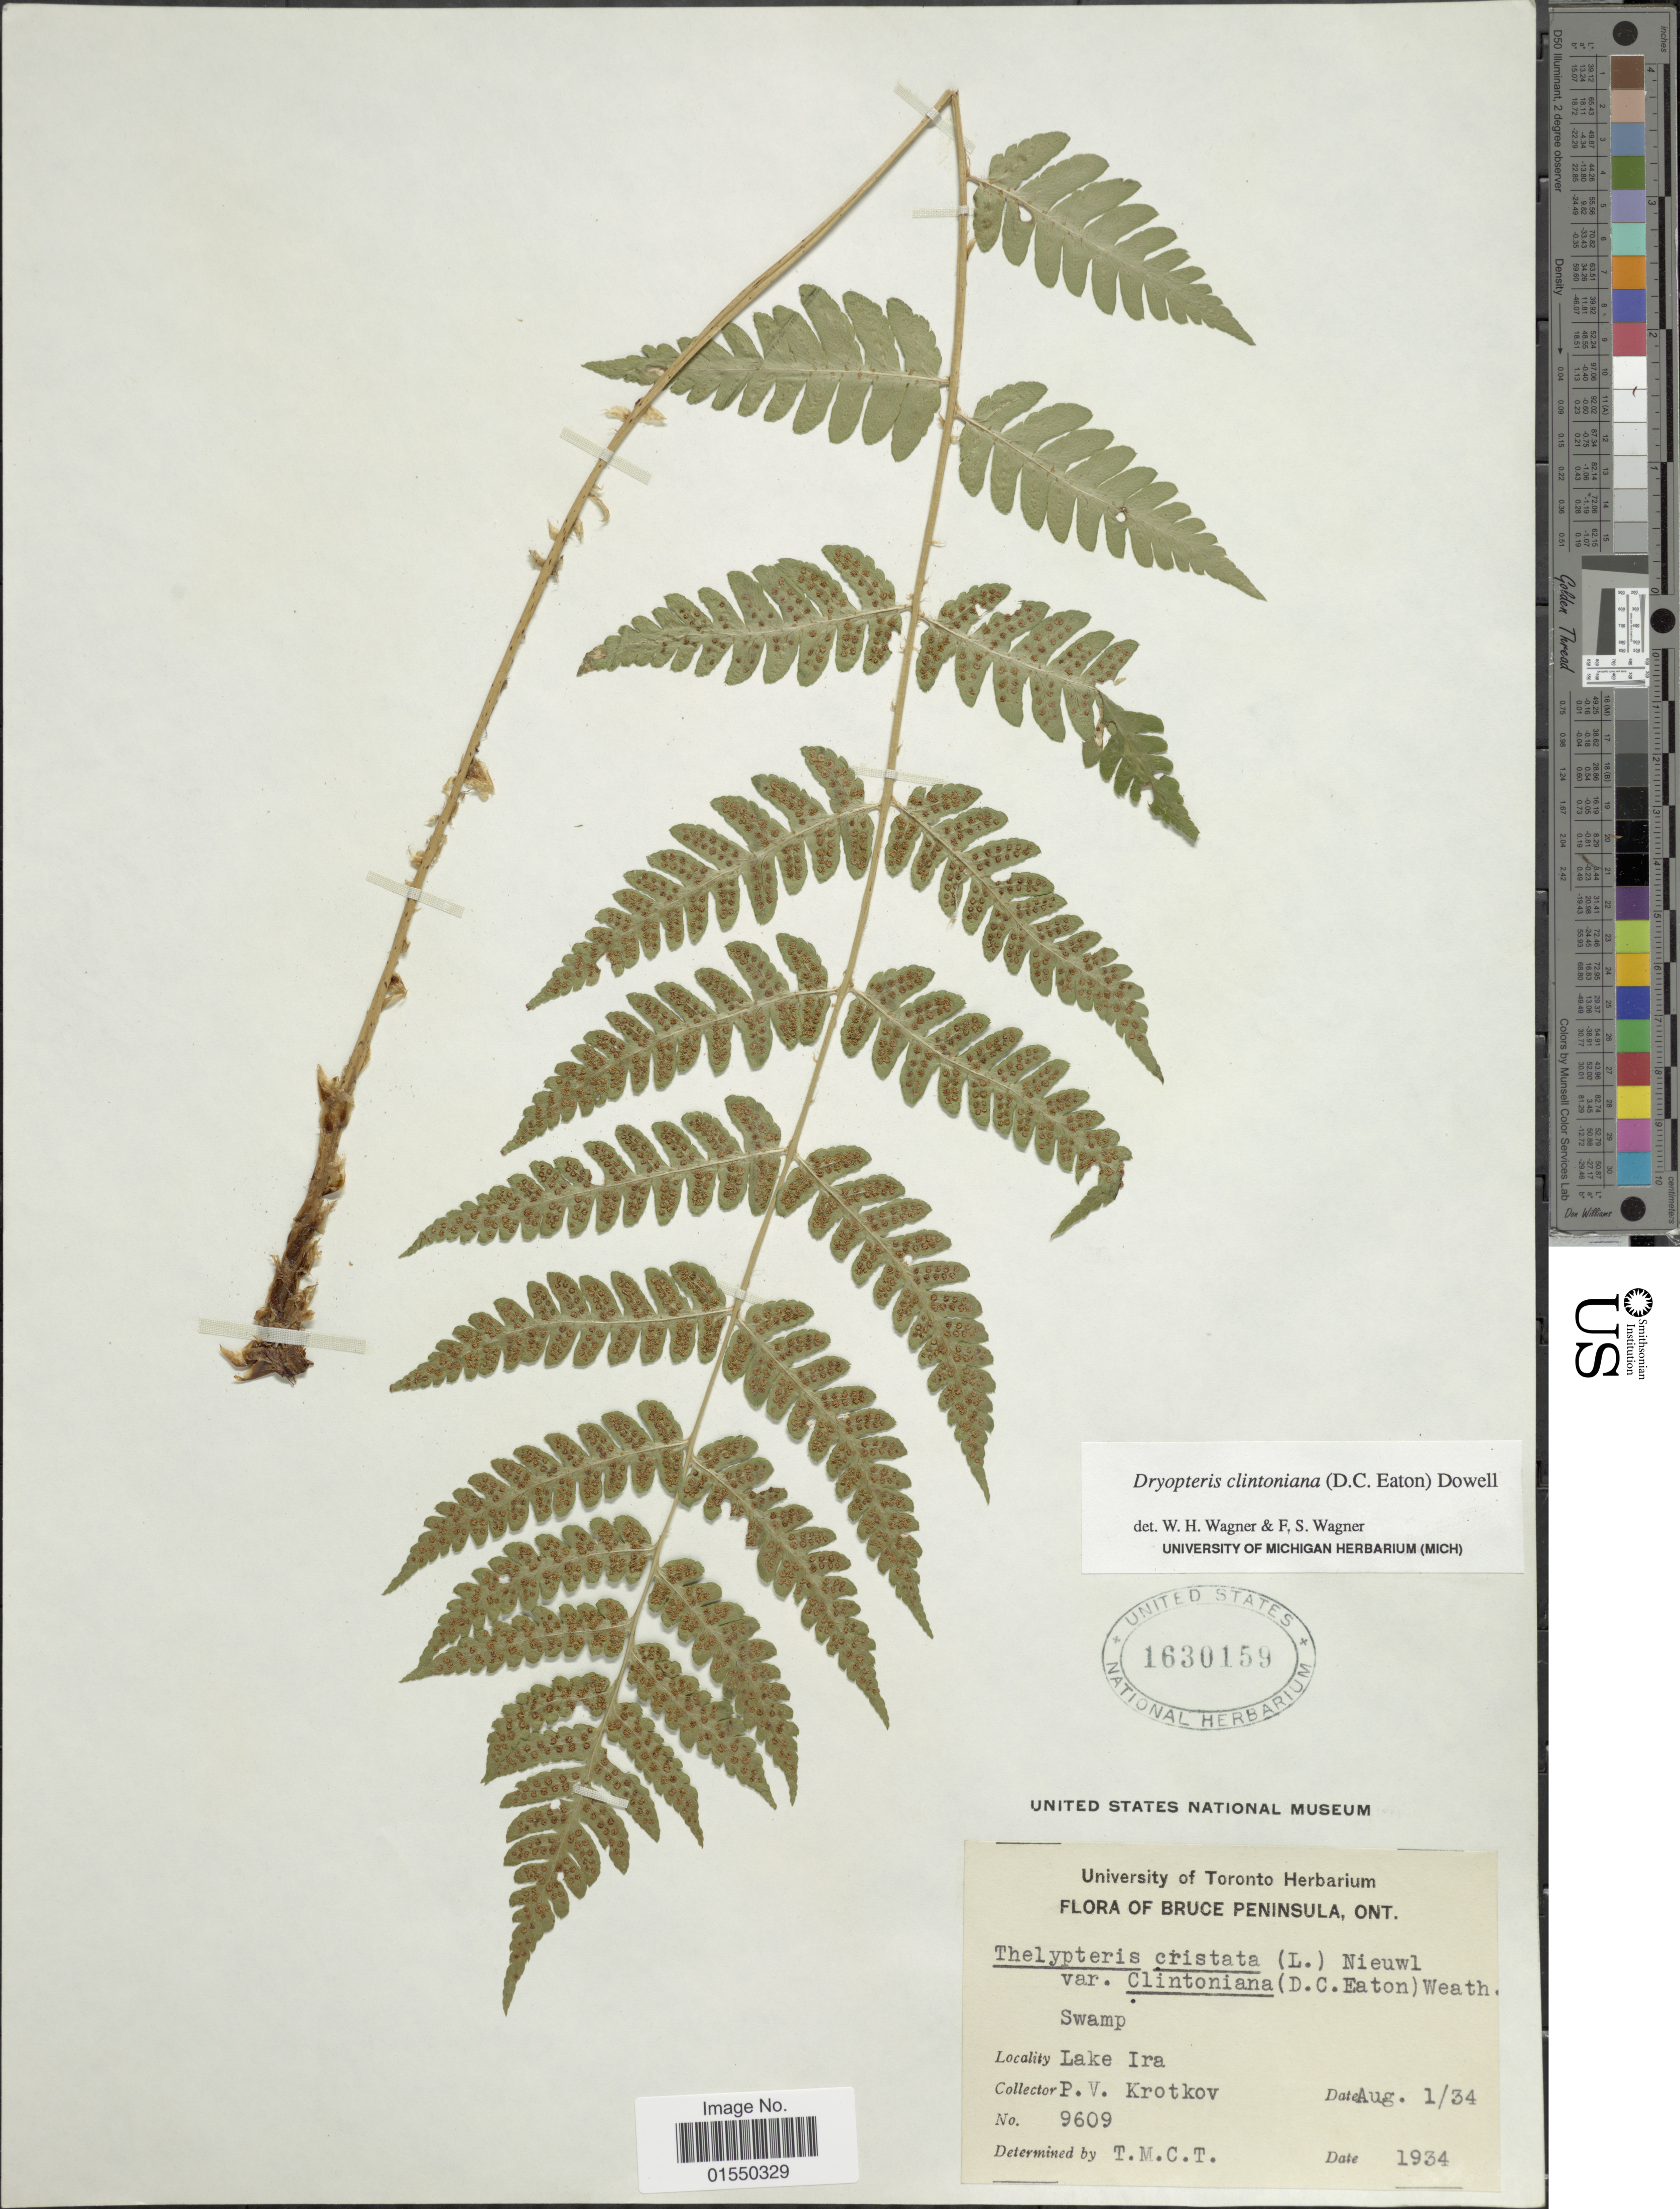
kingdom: Plantae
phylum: Tracheophyta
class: Polypodiopsida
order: Polypodiales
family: Dryopteridaceae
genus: Dryopteris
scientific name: Dryopteris clintoniana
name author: (D.C. Eaton) Dowell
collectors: P. V. Krotkov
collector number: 9609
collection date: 1934-08-01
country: Canada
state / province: Ontario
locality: Bruce Peninsula, Ont., Lake Ira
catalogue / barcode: US 1630159